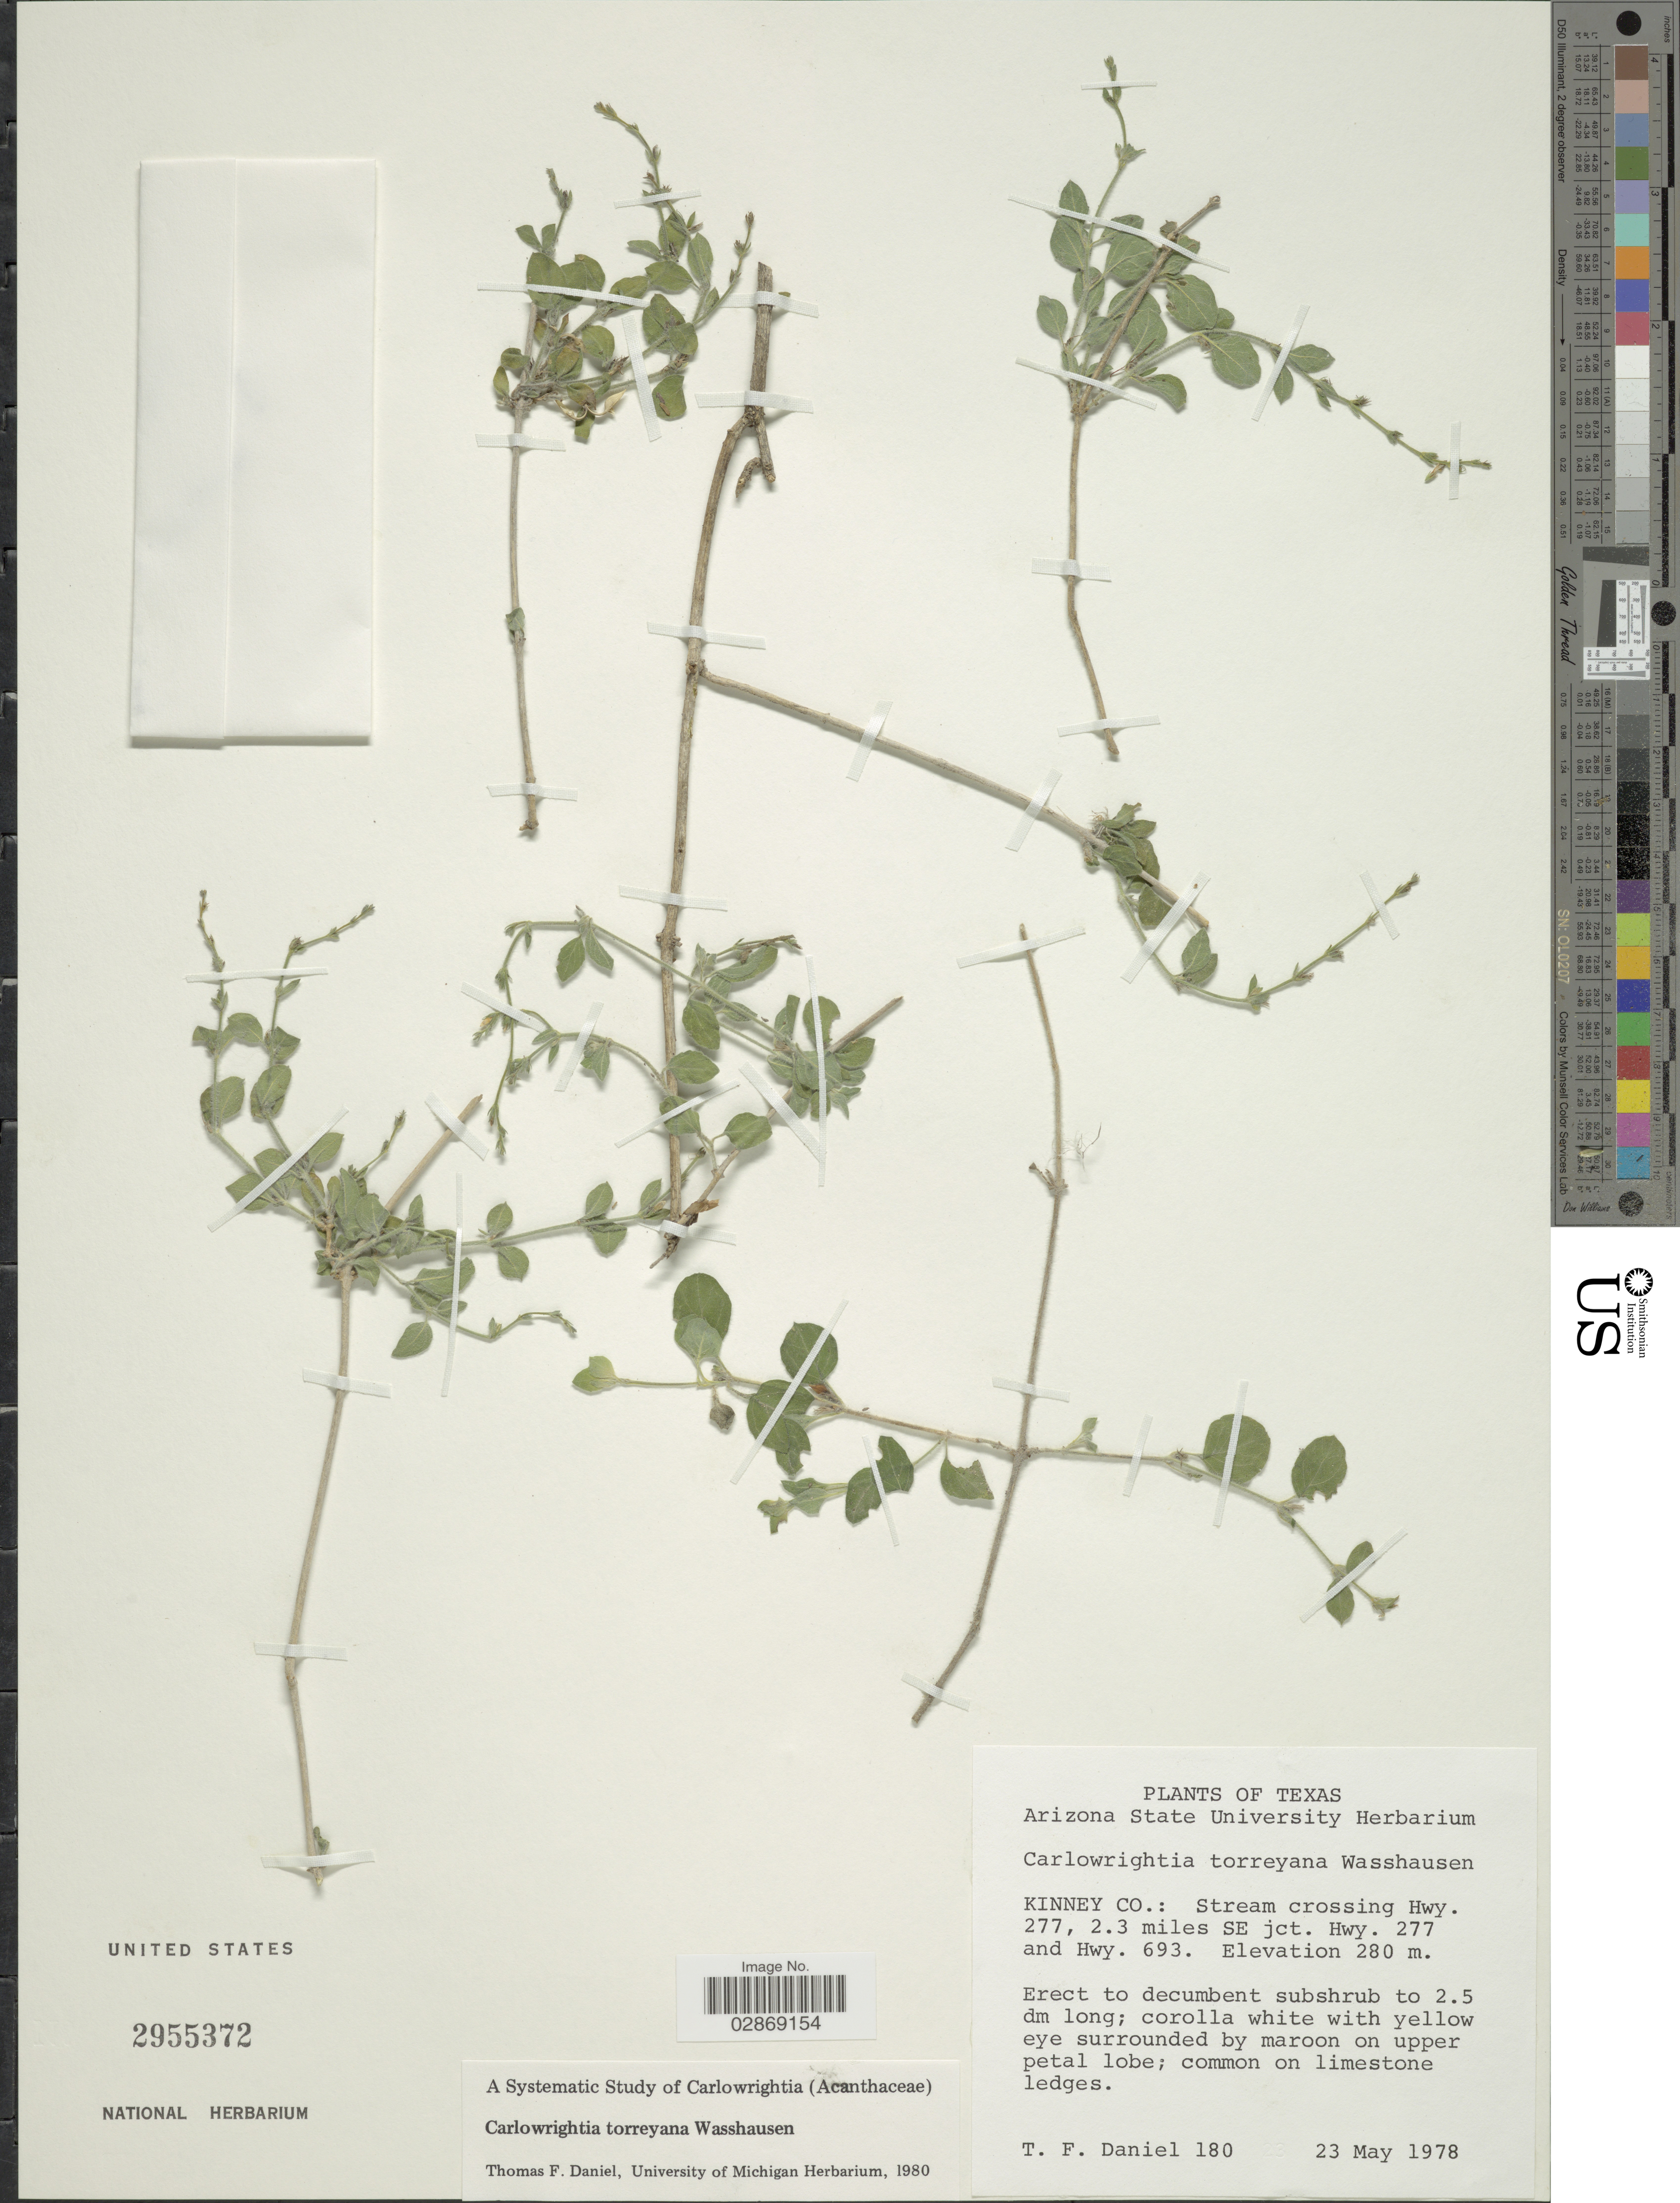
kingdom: Plantae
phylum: Tracheophyta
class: Magnoliopsida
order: Lamiales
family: Acanthaceae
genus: Carlowrightia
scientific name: Carlowrightia torreyana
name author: Wassh.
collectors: T. F. Daniel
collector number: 180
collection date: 1978-05-23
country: United States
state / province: Texas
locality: Kinney Co.: Stream crossing Hwy. 277, 2.3 miles SE jct. Hwy. 277 and Hwy. 693.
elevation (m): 280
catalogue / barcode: US 2955372